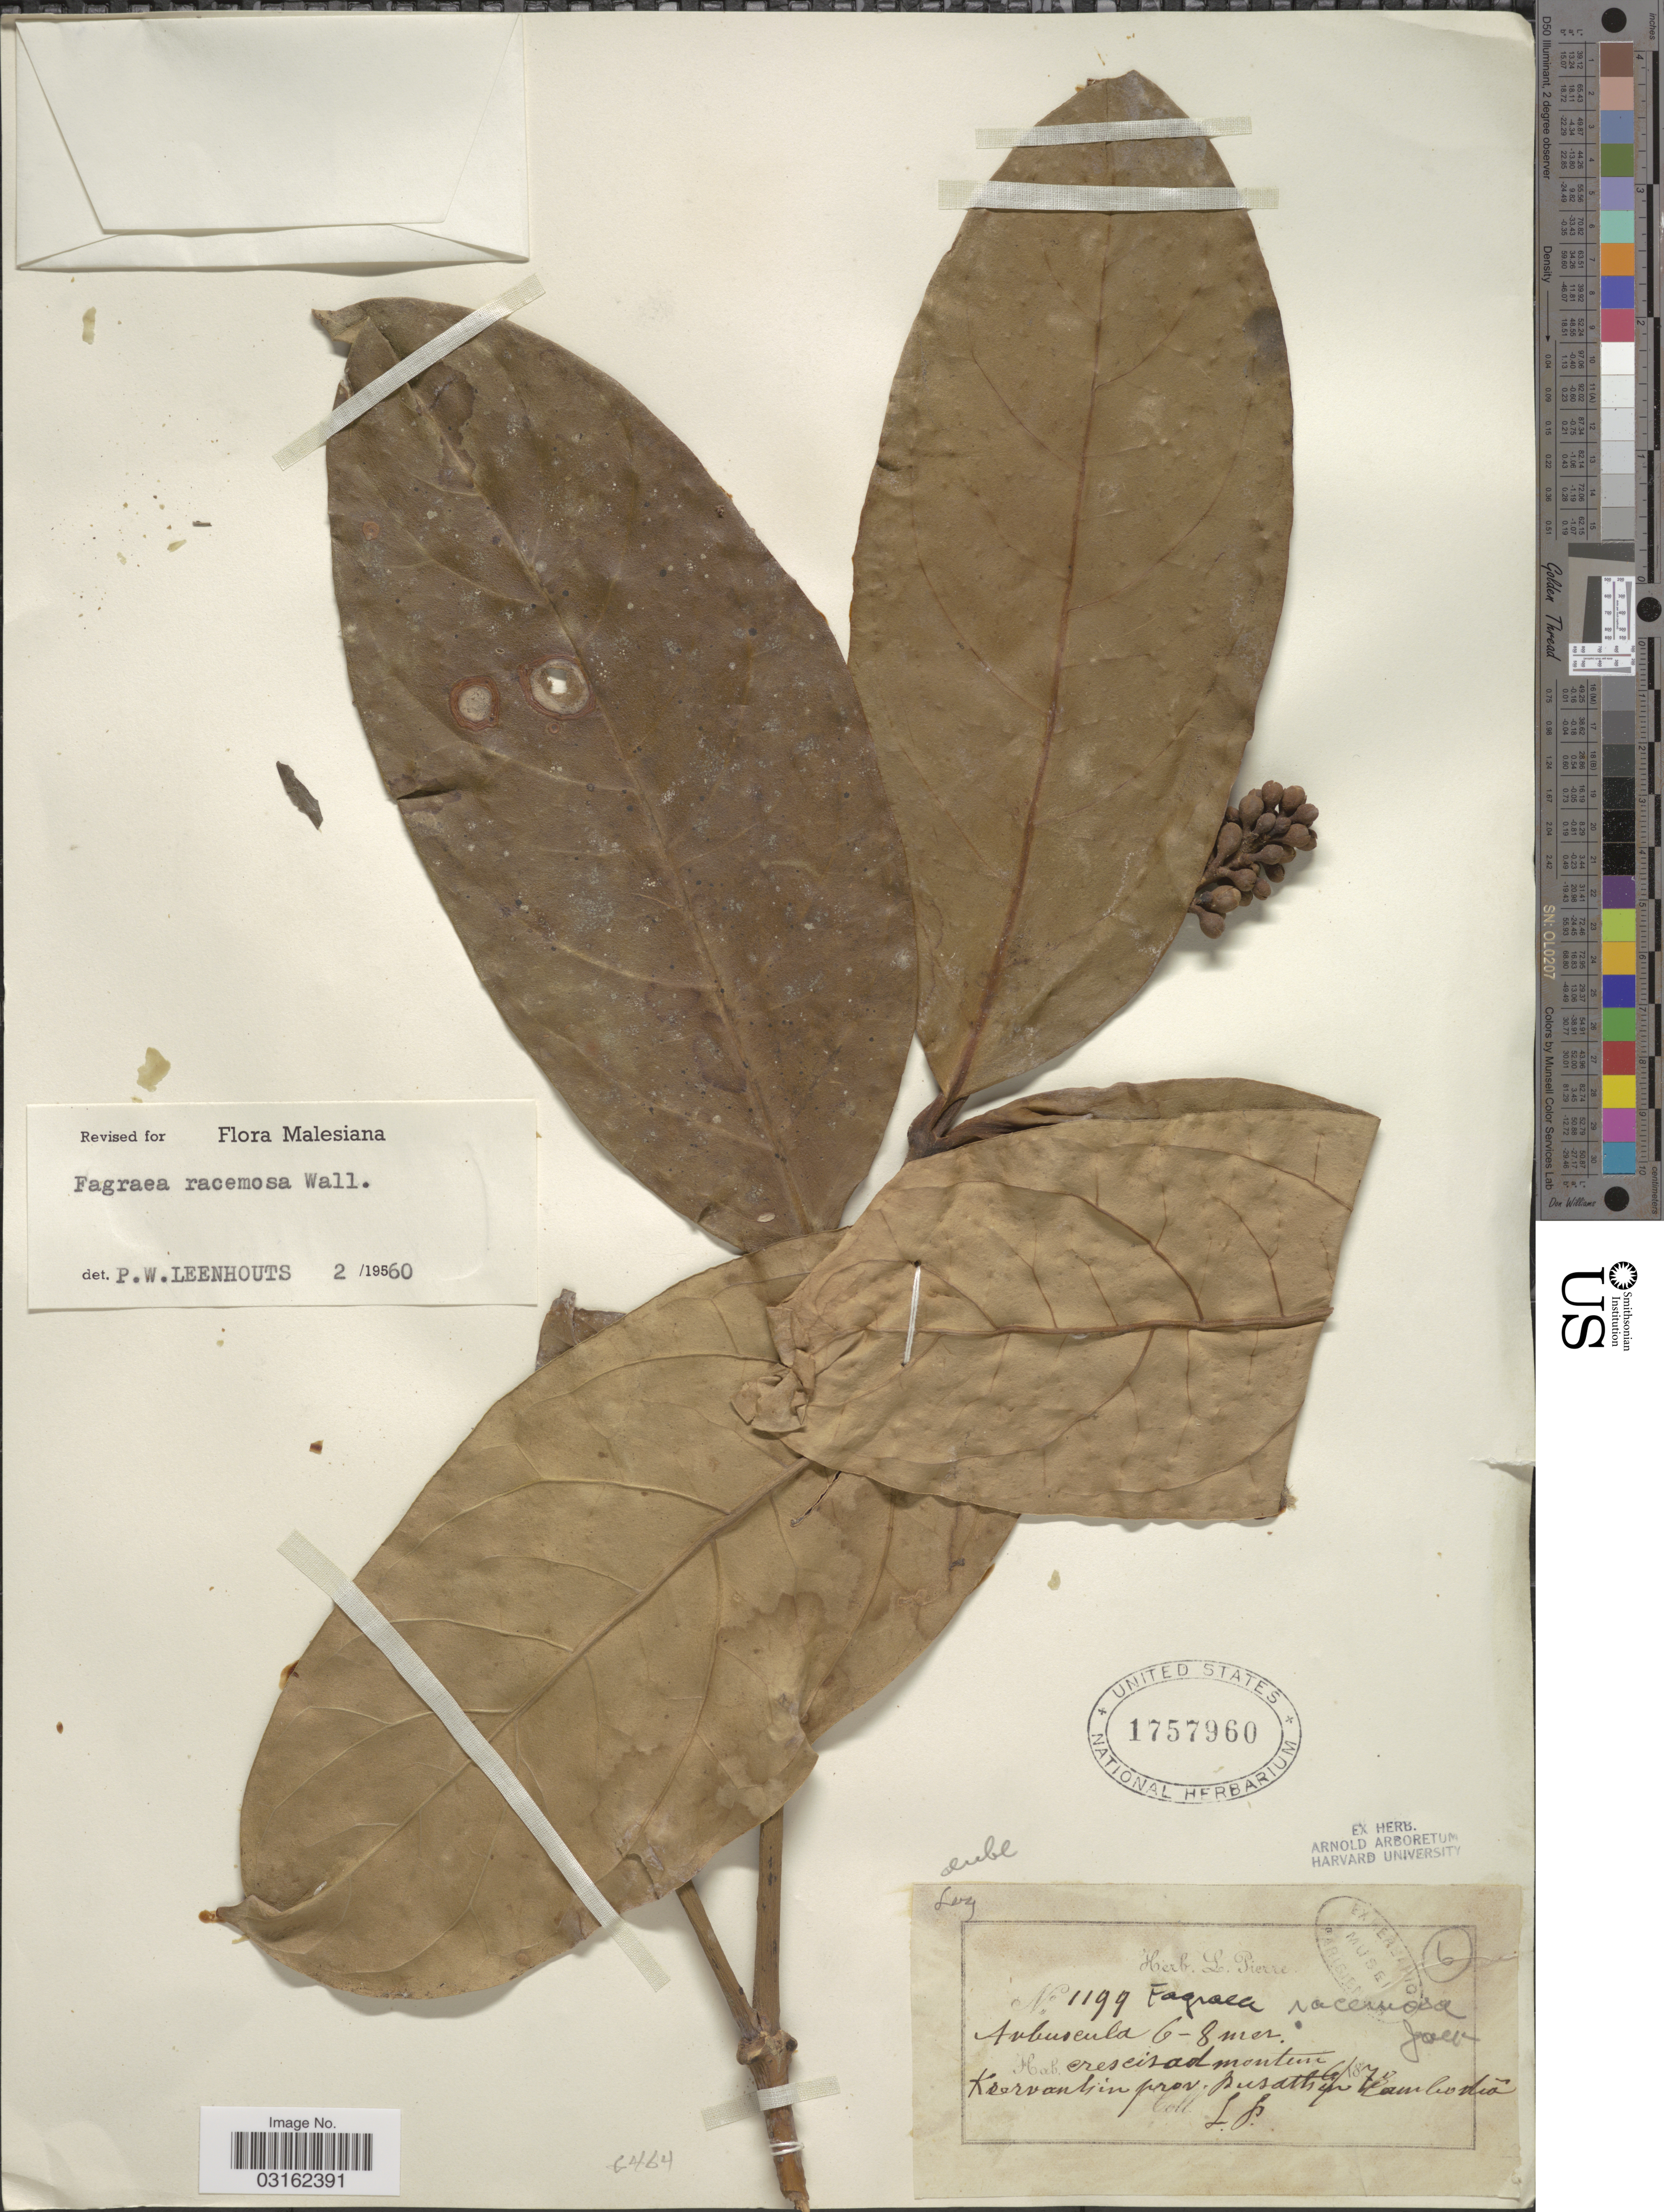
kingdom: Plantae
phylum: Tracheophyta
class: Magnoliopsida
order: Gentianales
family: Gentianaceae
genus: Fagraea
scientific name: Fagraea racemosa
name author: Jack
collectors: L. Pierre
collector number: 1199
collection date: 1870-06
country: Cambodia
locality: Crescis ad montem Keervandin prov. Pursath in Cambodia [interpreted]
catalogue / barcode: US 1757960